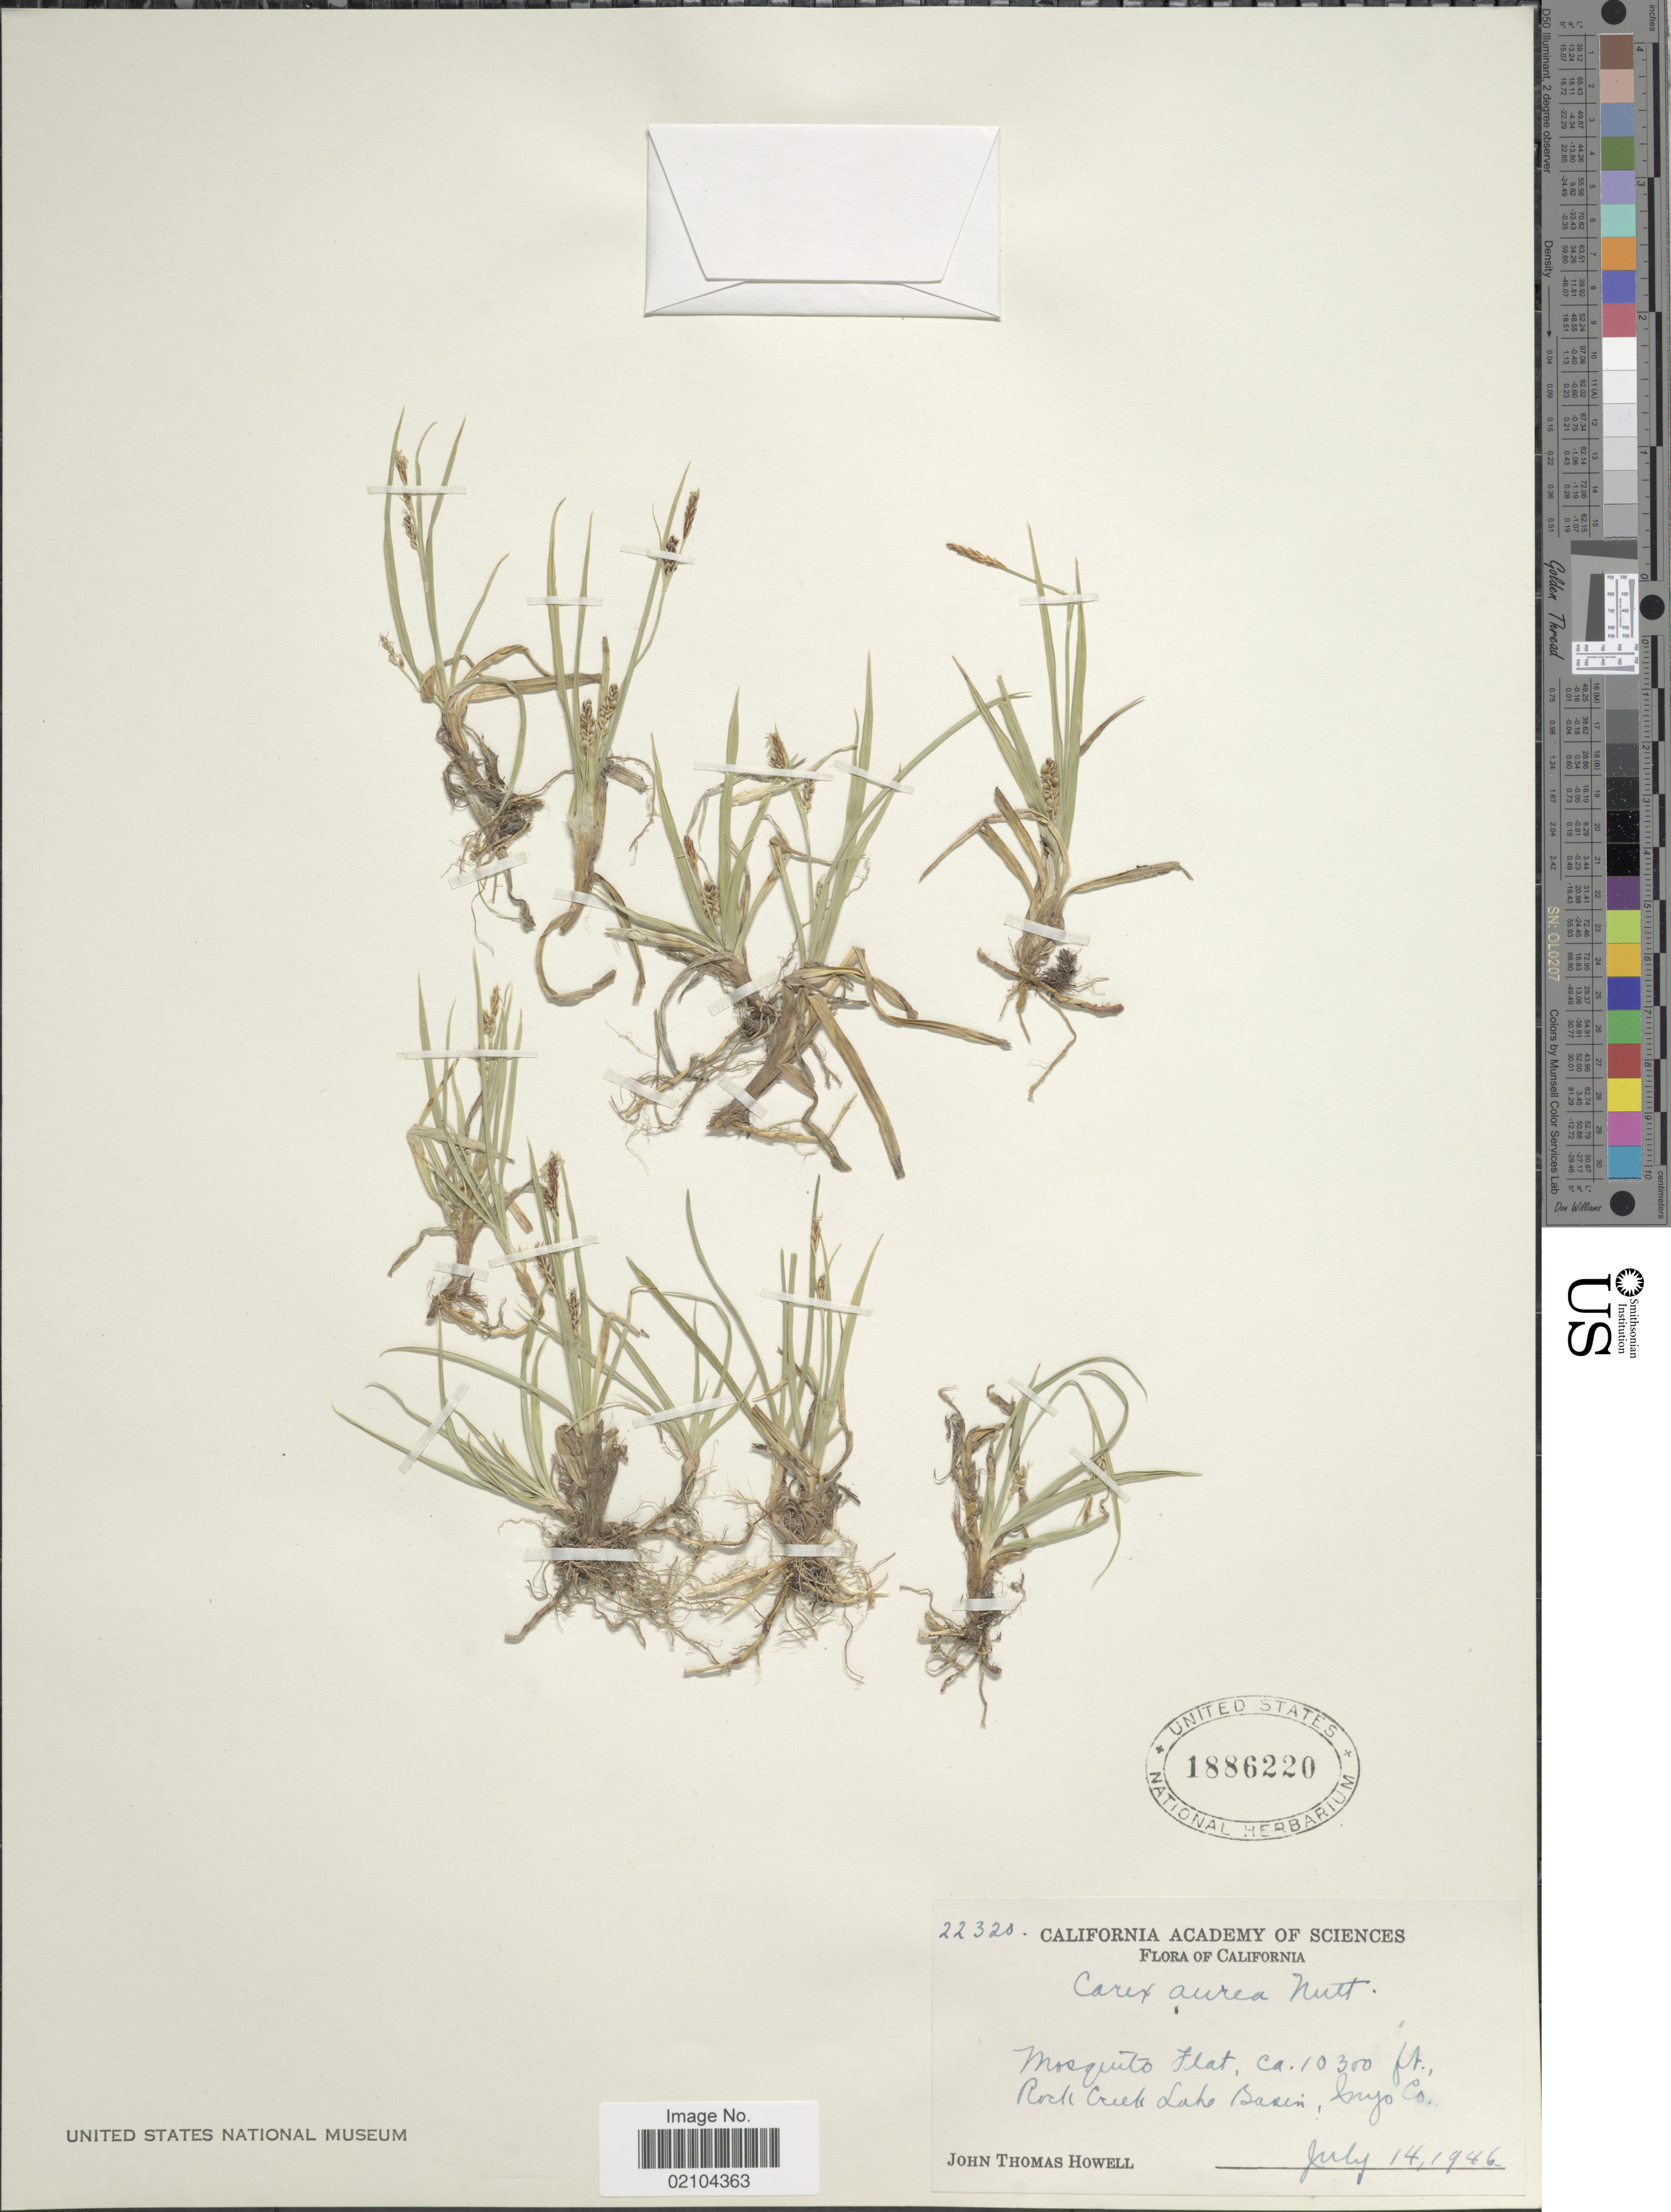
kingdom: Plantae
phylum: Tracheophyta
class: Liliopsida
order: Poales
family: Cyperaceae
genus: Carex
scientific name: Carex aurea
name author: Nutt.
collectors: J. T. Howell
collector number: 22320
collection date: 1946-07-14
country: United States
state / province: California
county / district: Inyo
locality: Mosquito Flat, Rock Creek Lake Basin, Inyo Co.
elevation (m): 3139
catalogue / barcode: US 1886220